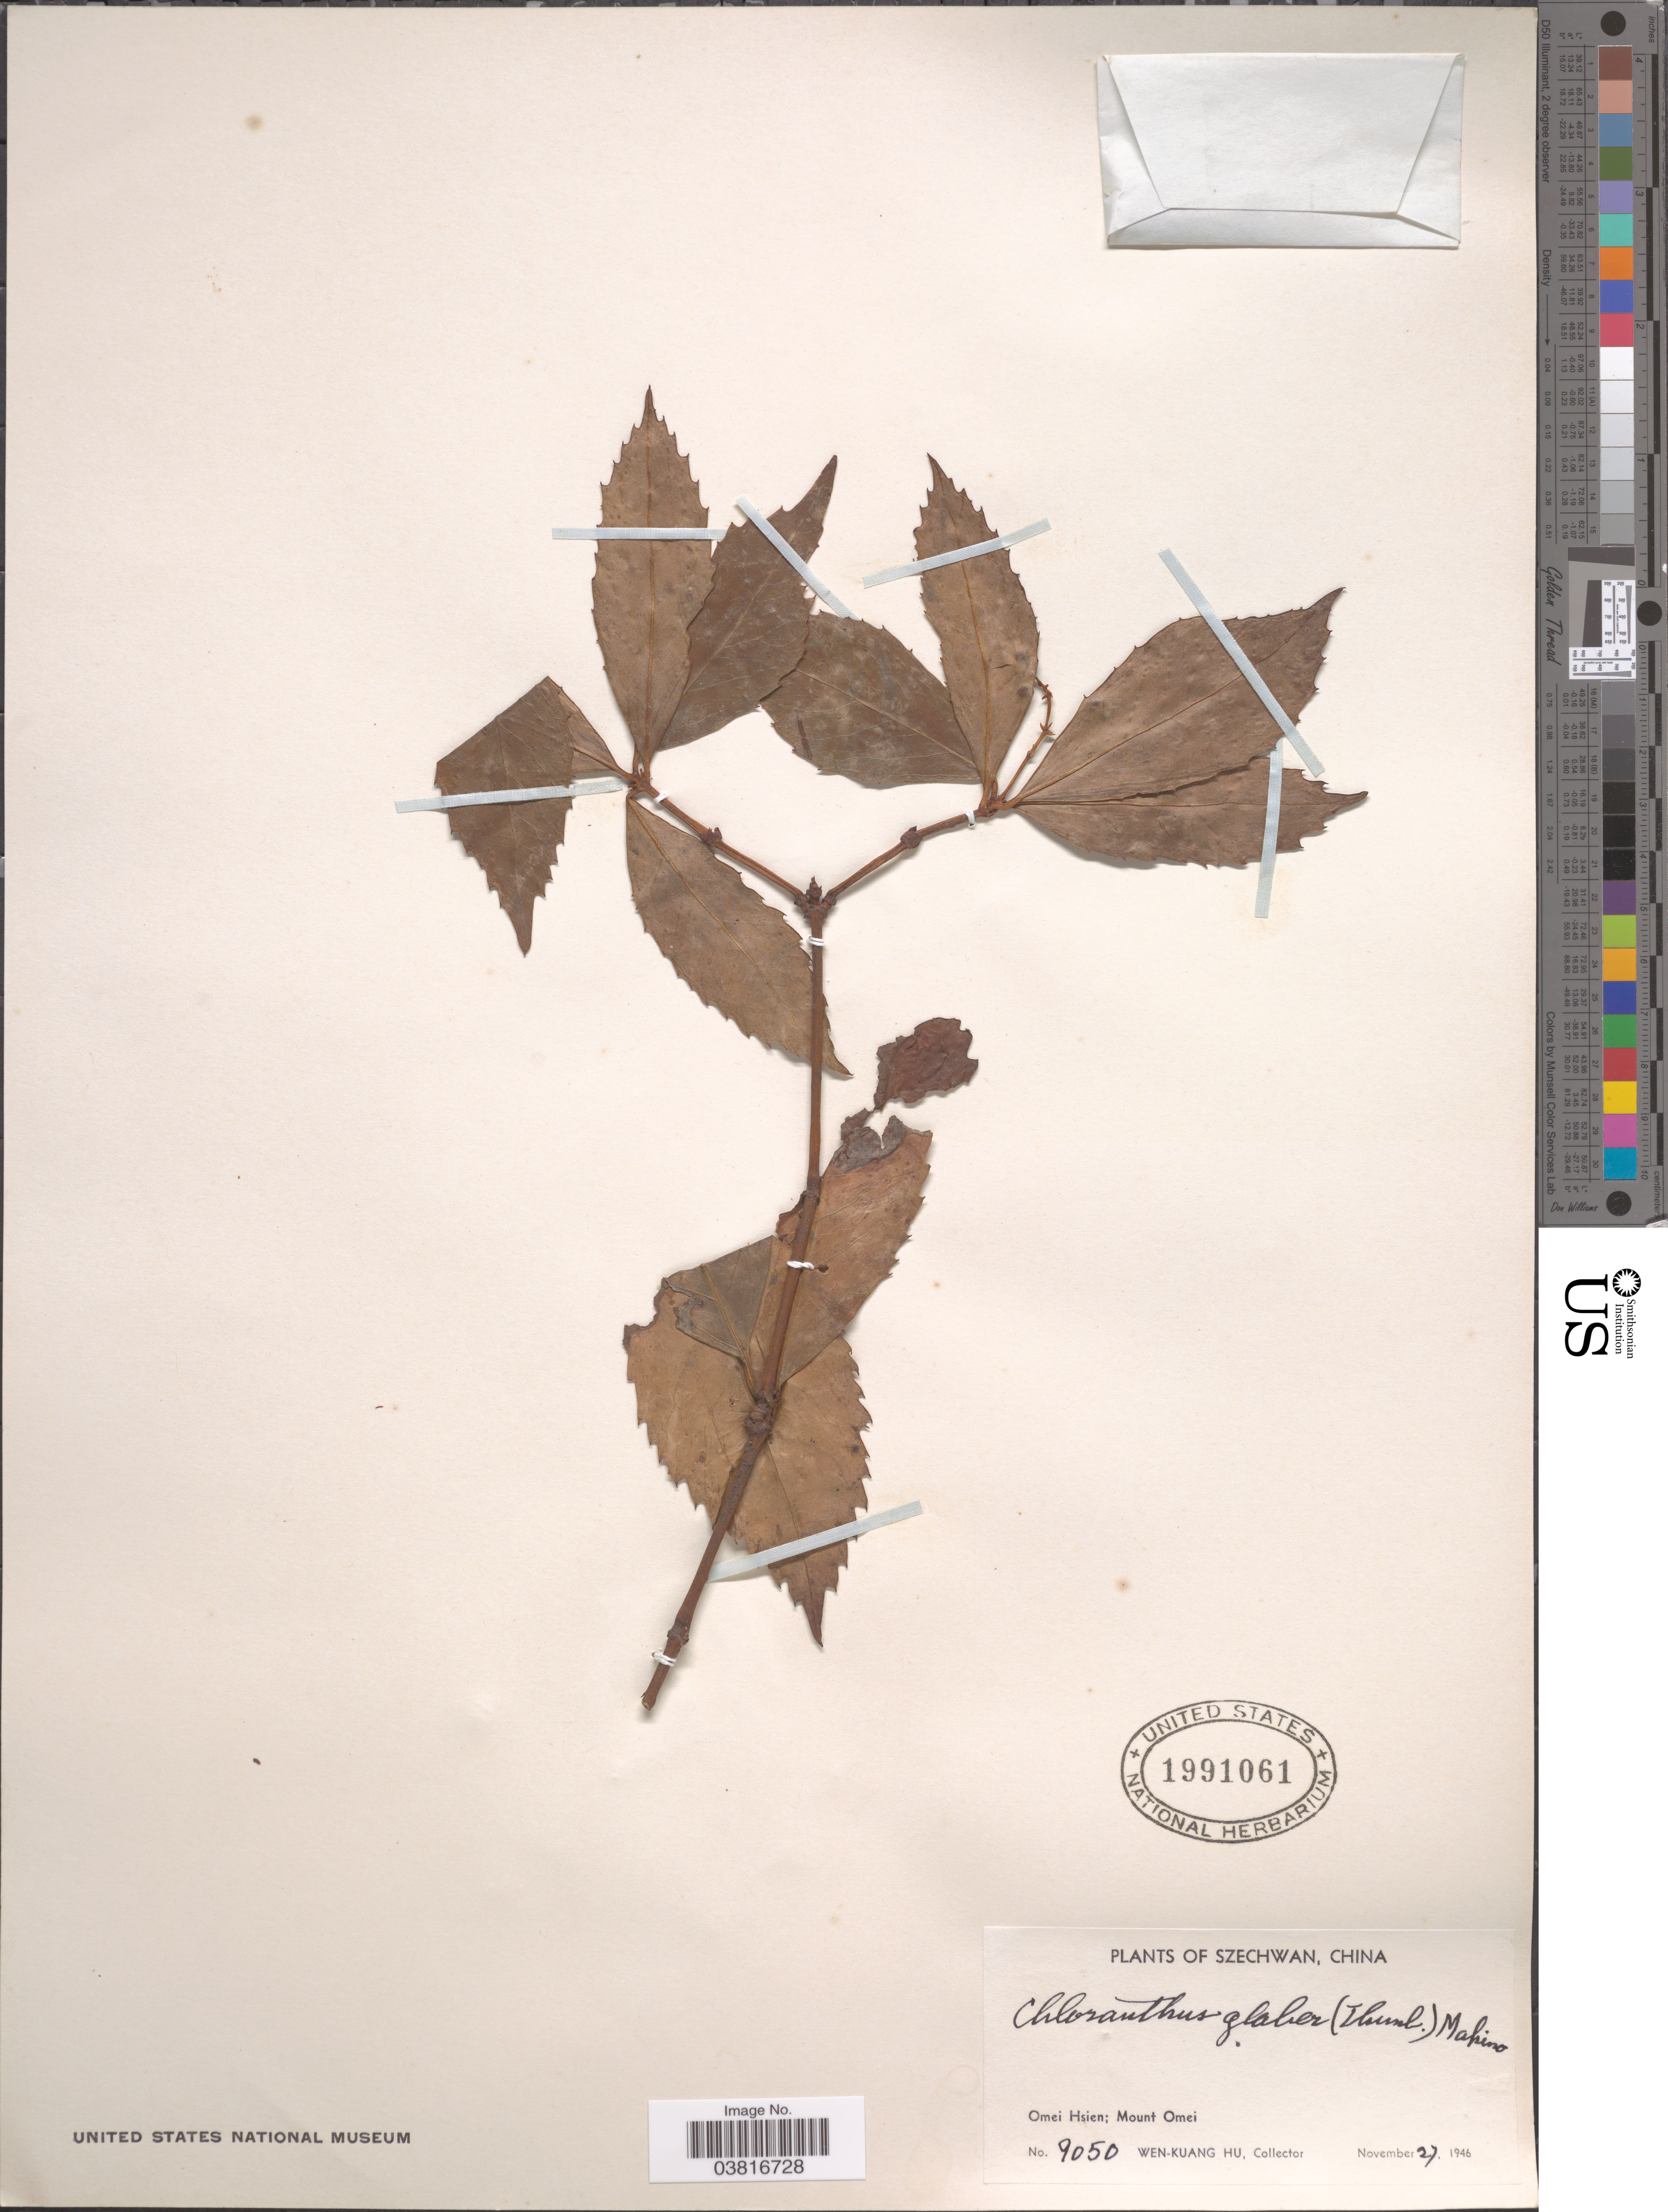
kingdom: Plantae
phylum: Tracheophyta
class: Magnoliopsida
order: Chloranthales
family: Chloranthaceae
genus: Chloranthus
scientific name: Chloranthus glabra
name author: (Thunb.) Makino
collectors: W. K. Hu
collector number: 9050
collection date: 1946-11-27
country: China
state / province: Sichuan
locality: Szechwan. Omei Hsien; Mount Omei.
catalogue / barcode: US 1991061